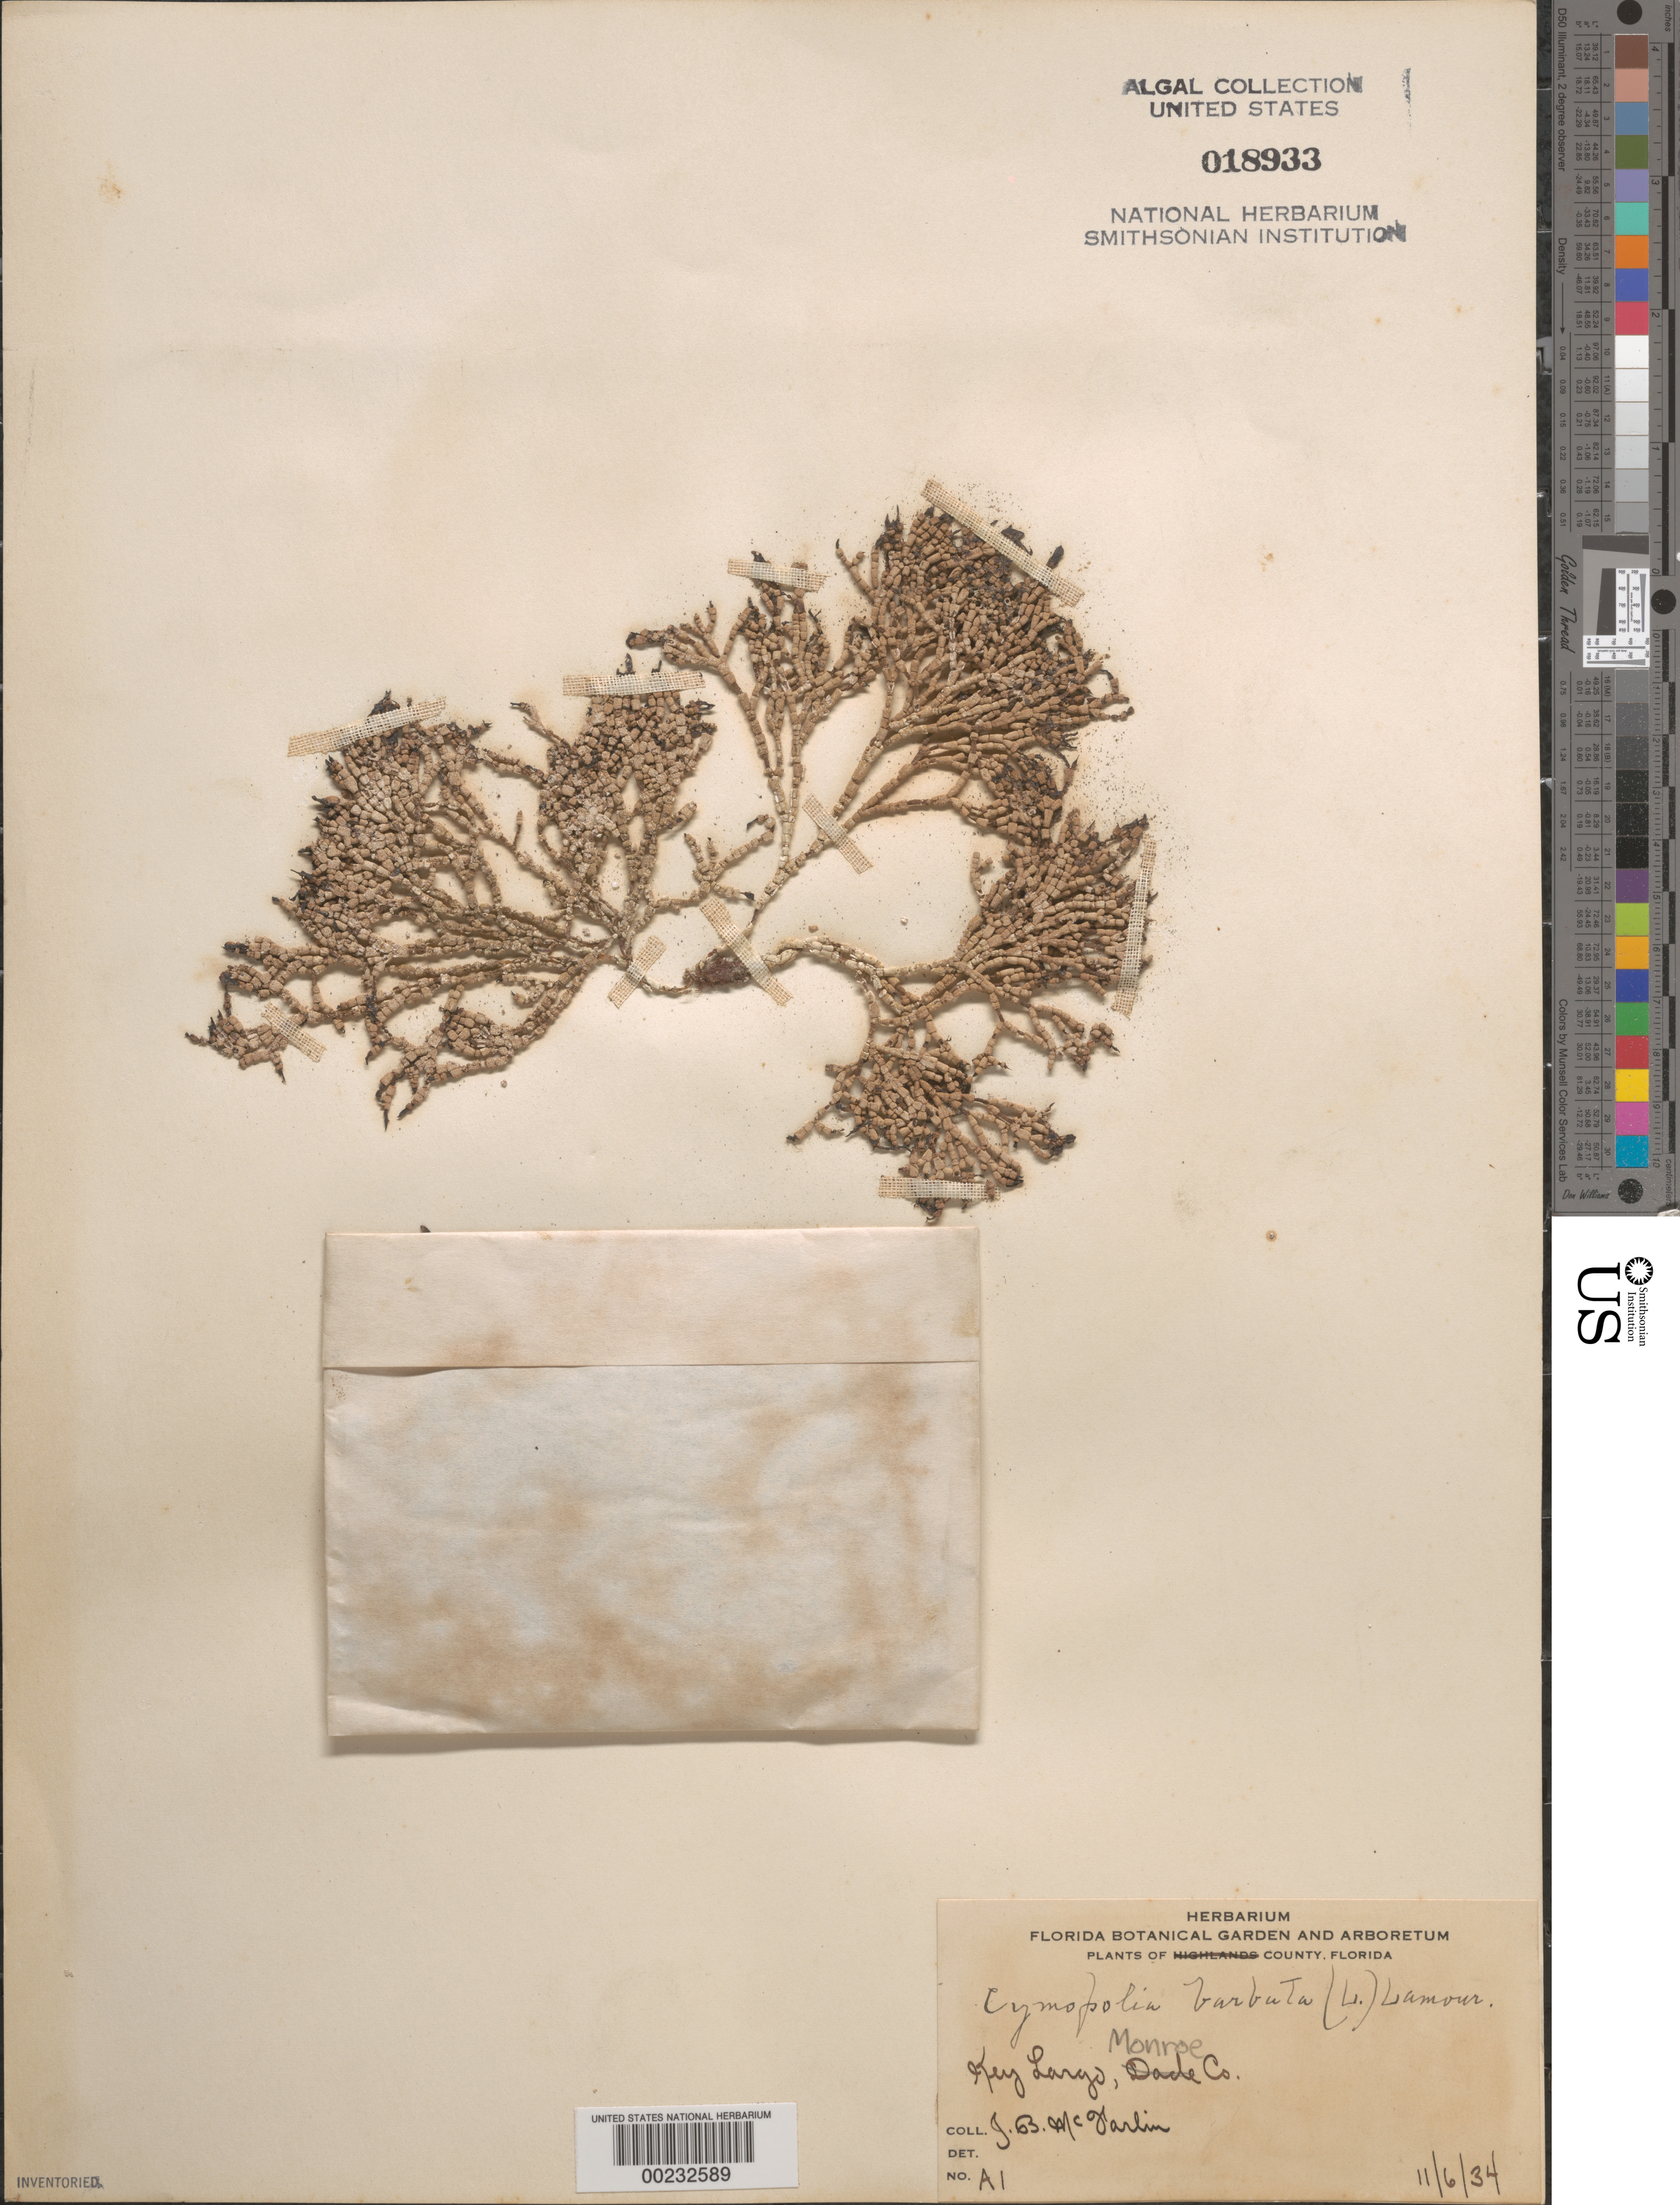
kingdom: Plantae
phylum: Chlorophyta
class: Ulvophyceae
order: Dasycladales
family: Dasycladaceae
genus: Cymopolia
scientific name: Cymopolia barbata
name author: (L.) J.V.Lamouroux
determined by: Howe, M. A.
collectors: J. McFarlin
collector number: A1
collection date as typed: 06 Nov 1934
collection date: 1934-11-06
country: United States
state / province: Florida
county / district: Monroe County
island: Key Largo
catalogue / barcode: US 18933